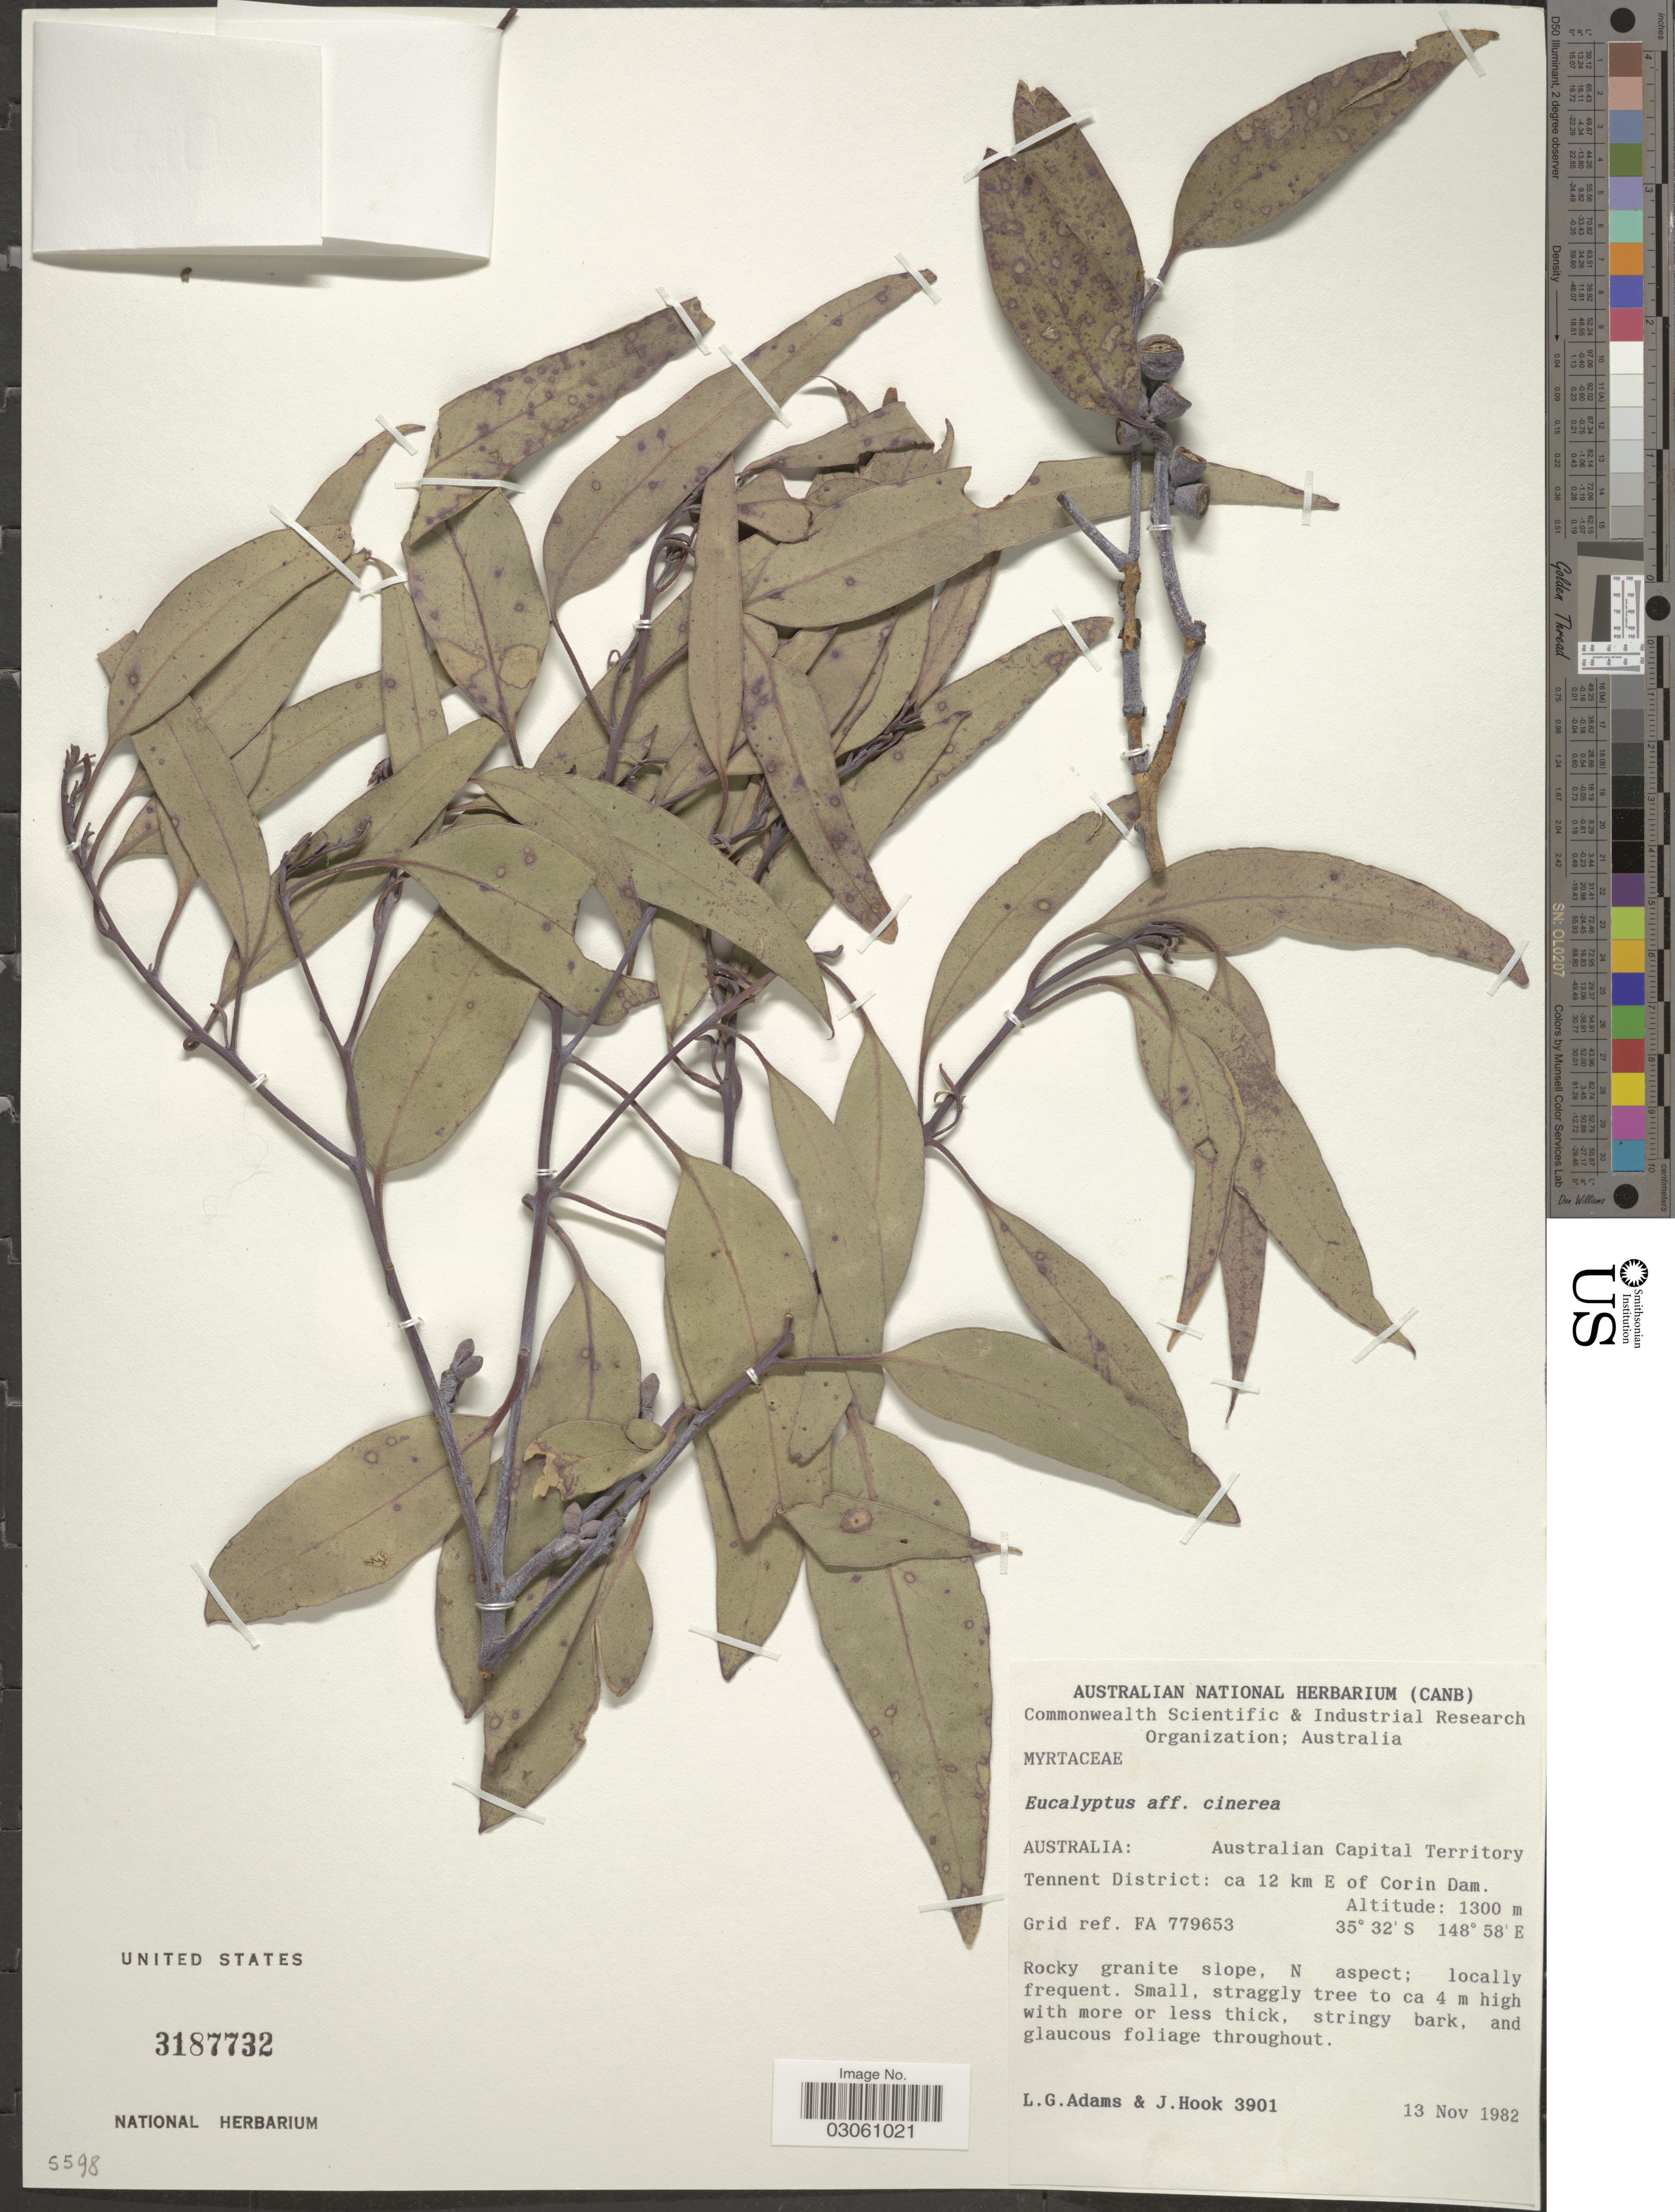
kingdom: Plantae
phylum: Tracheophyta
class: Magnoliopsida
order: Myrtales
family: Myrtaceae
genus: Eucalyptus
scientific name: Eucalyptus cinerea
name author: F. Muell. ex Benth.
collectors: L. G. Adams & J. D. Hooker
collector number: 3901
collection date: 1982-11-13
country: Australia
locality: Australian Capital Territory, Tennent District: ca 12 km E of Corin Dam. Grid ref. FA. 779653.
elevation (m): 1300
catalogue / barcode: US 3187732